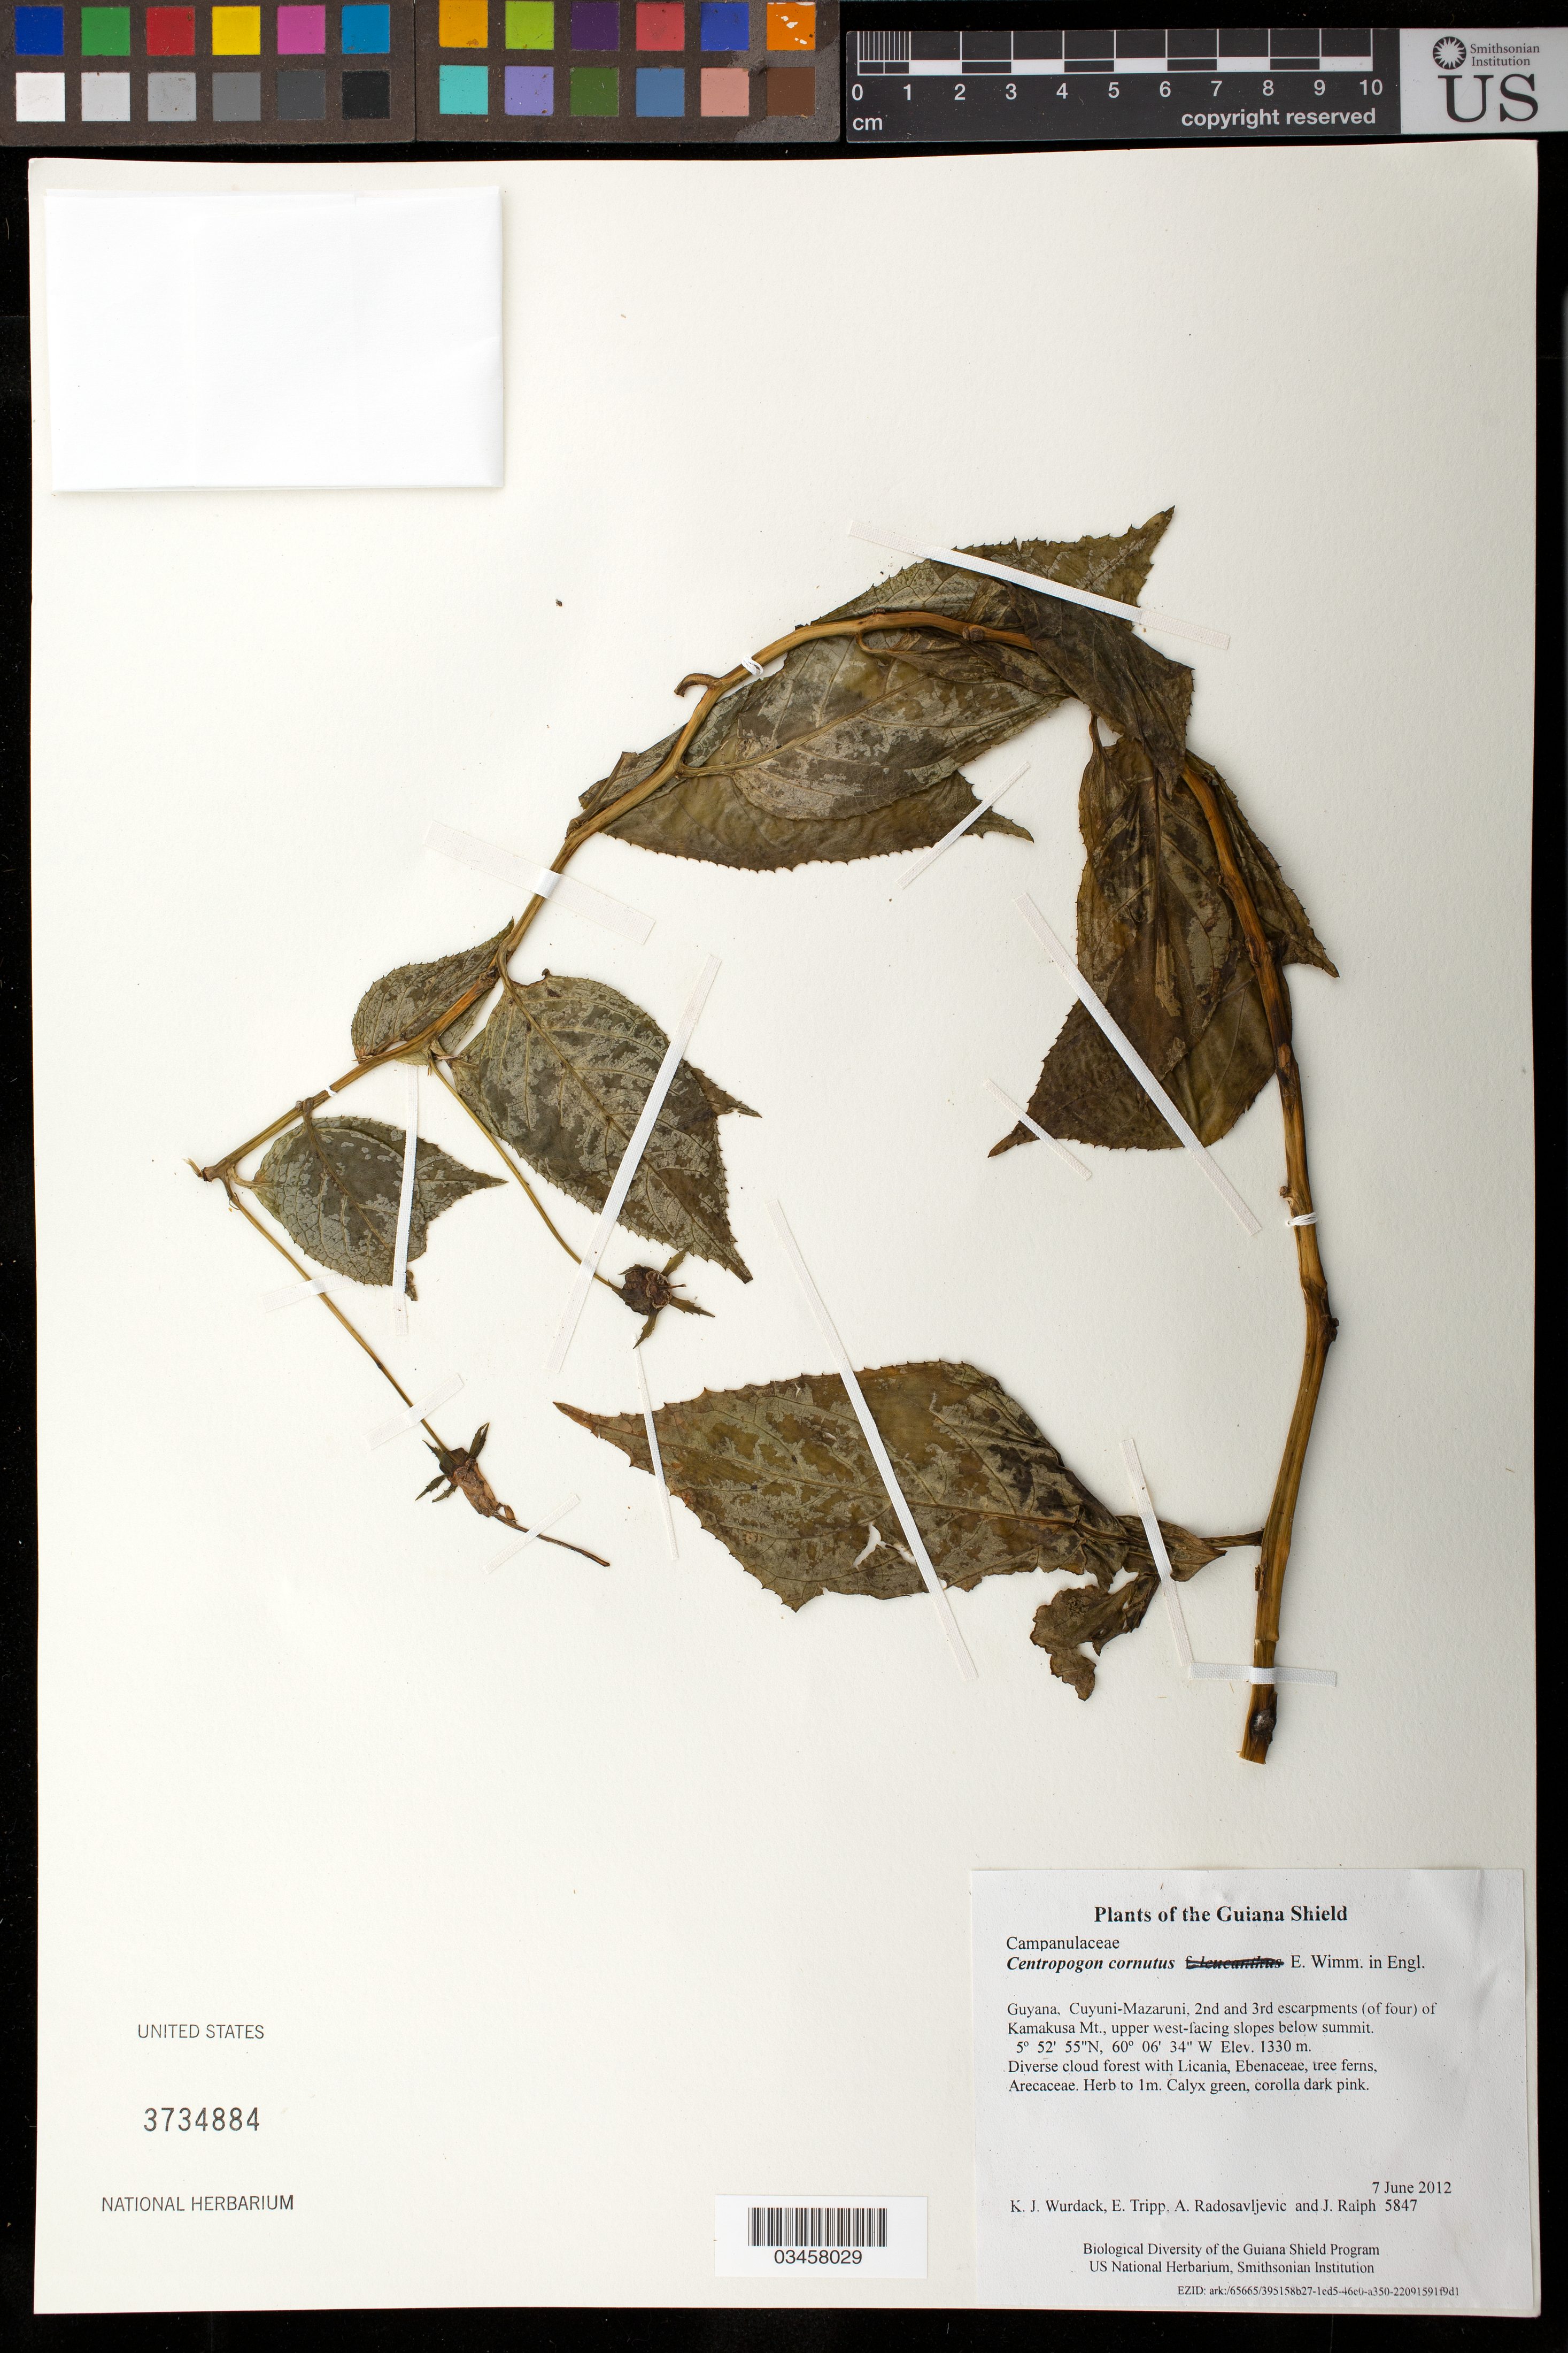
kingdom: Plantae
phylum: Tracheophyta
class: Magnoliopsida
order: Asterales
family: Campanulaceae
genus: Centropogon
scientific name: Centropogon cornutus f. leucanthus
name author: E. Wimm. in Engl.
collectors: K. Wurdack, E. Tripp, A. Radosavljevic & J. Ralph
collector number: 5847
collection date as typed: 7 June 2012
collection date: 2012-06-07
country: Guyana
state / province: Cuyuni-Mazaruni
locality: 2nd and 3rd escarpments (of four) of Kamakusa Mt., upper west-facing slopes below summit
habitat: Diverse cloud forest with Licania, Ebenaceae, tree ferns, Arecaceae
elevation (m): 1330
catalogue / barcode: US 3734884